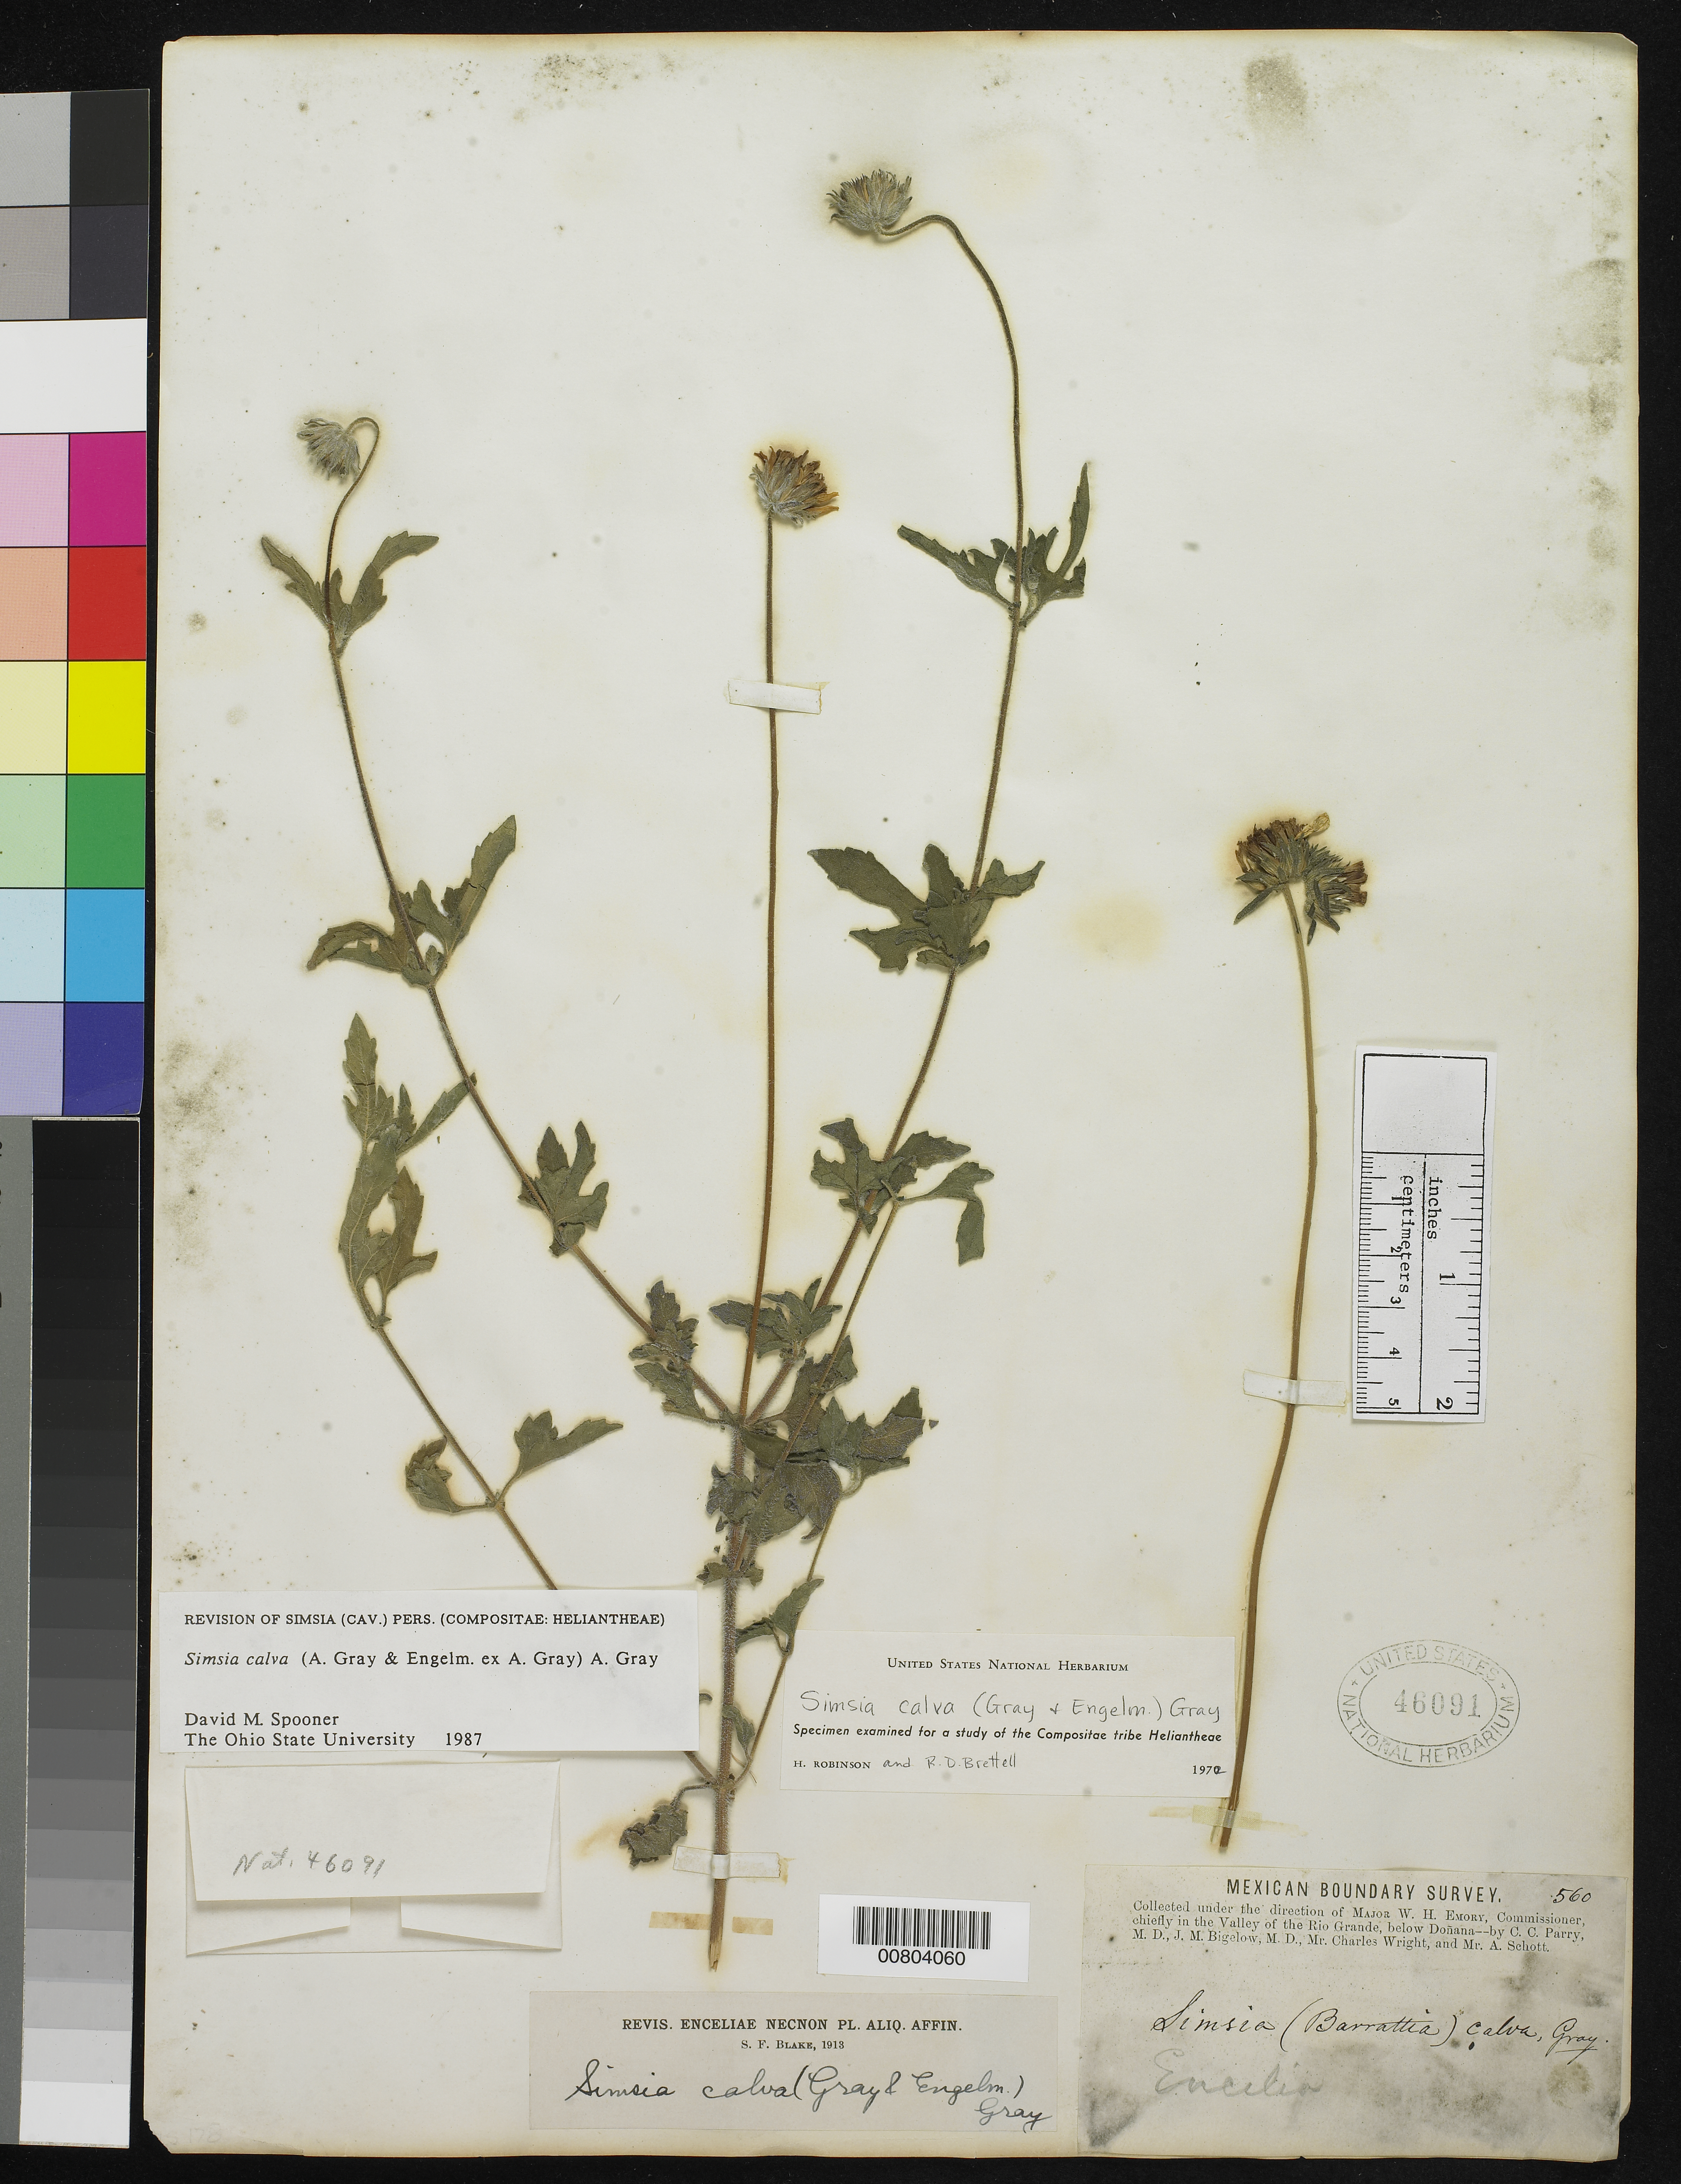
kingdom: Plantae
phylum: Tracheophyta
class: Magnoliopsida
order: Asterales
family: Asteraceae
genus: Simsia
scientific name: Simsia calva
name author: A. Gray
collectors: C. C. Parry, J. M. Bigelow, C. Wright & A. C. V. Schott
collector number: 560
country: United States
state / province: New Mexico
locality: Valley of the Rio Grande, below Doñana, New Mexico.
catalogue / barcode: US 46091